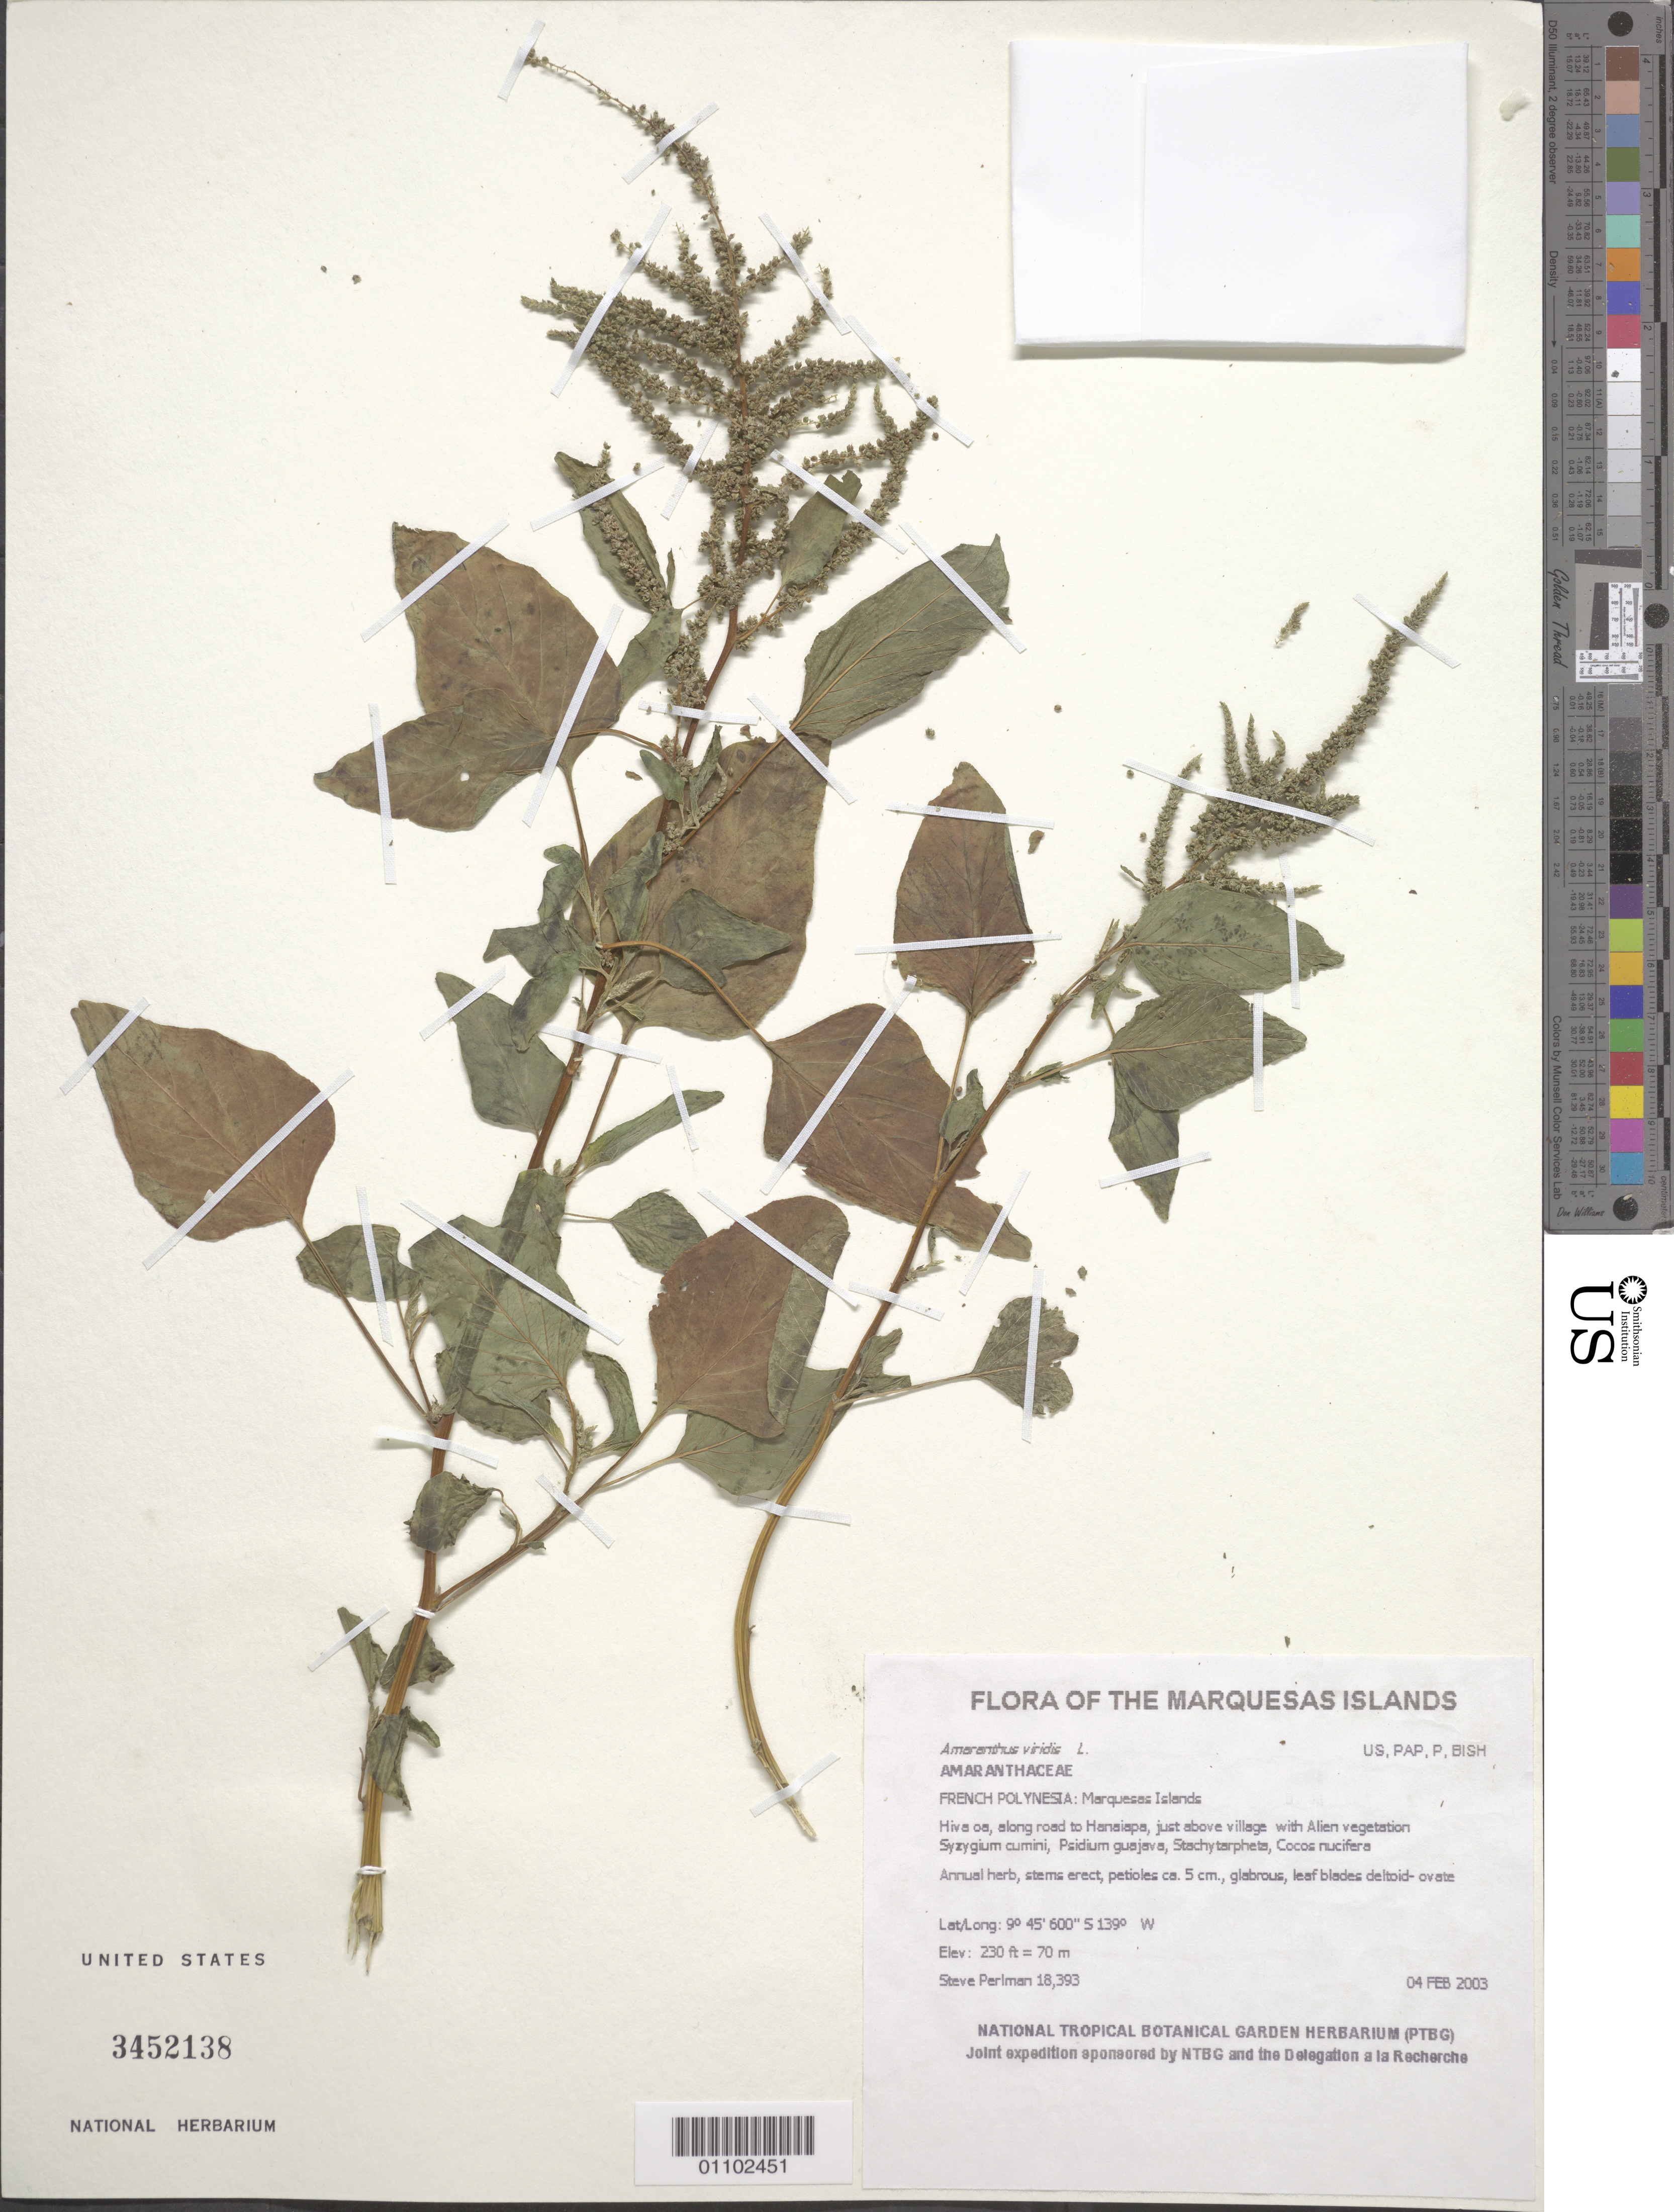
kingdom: Plantae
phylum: Tracheophyta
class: Magnoliopsida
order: Caryophyllales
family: Amaranthaceae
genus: Amaranthus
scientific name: Amaranthus viridis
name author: L.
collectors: S. P. Perlman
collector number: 18393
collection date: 2003-02-04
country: French Polynesia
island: Hiva Oa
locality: Along road to Hanaiapa, just above village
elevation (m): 70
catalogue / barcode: US 3452138